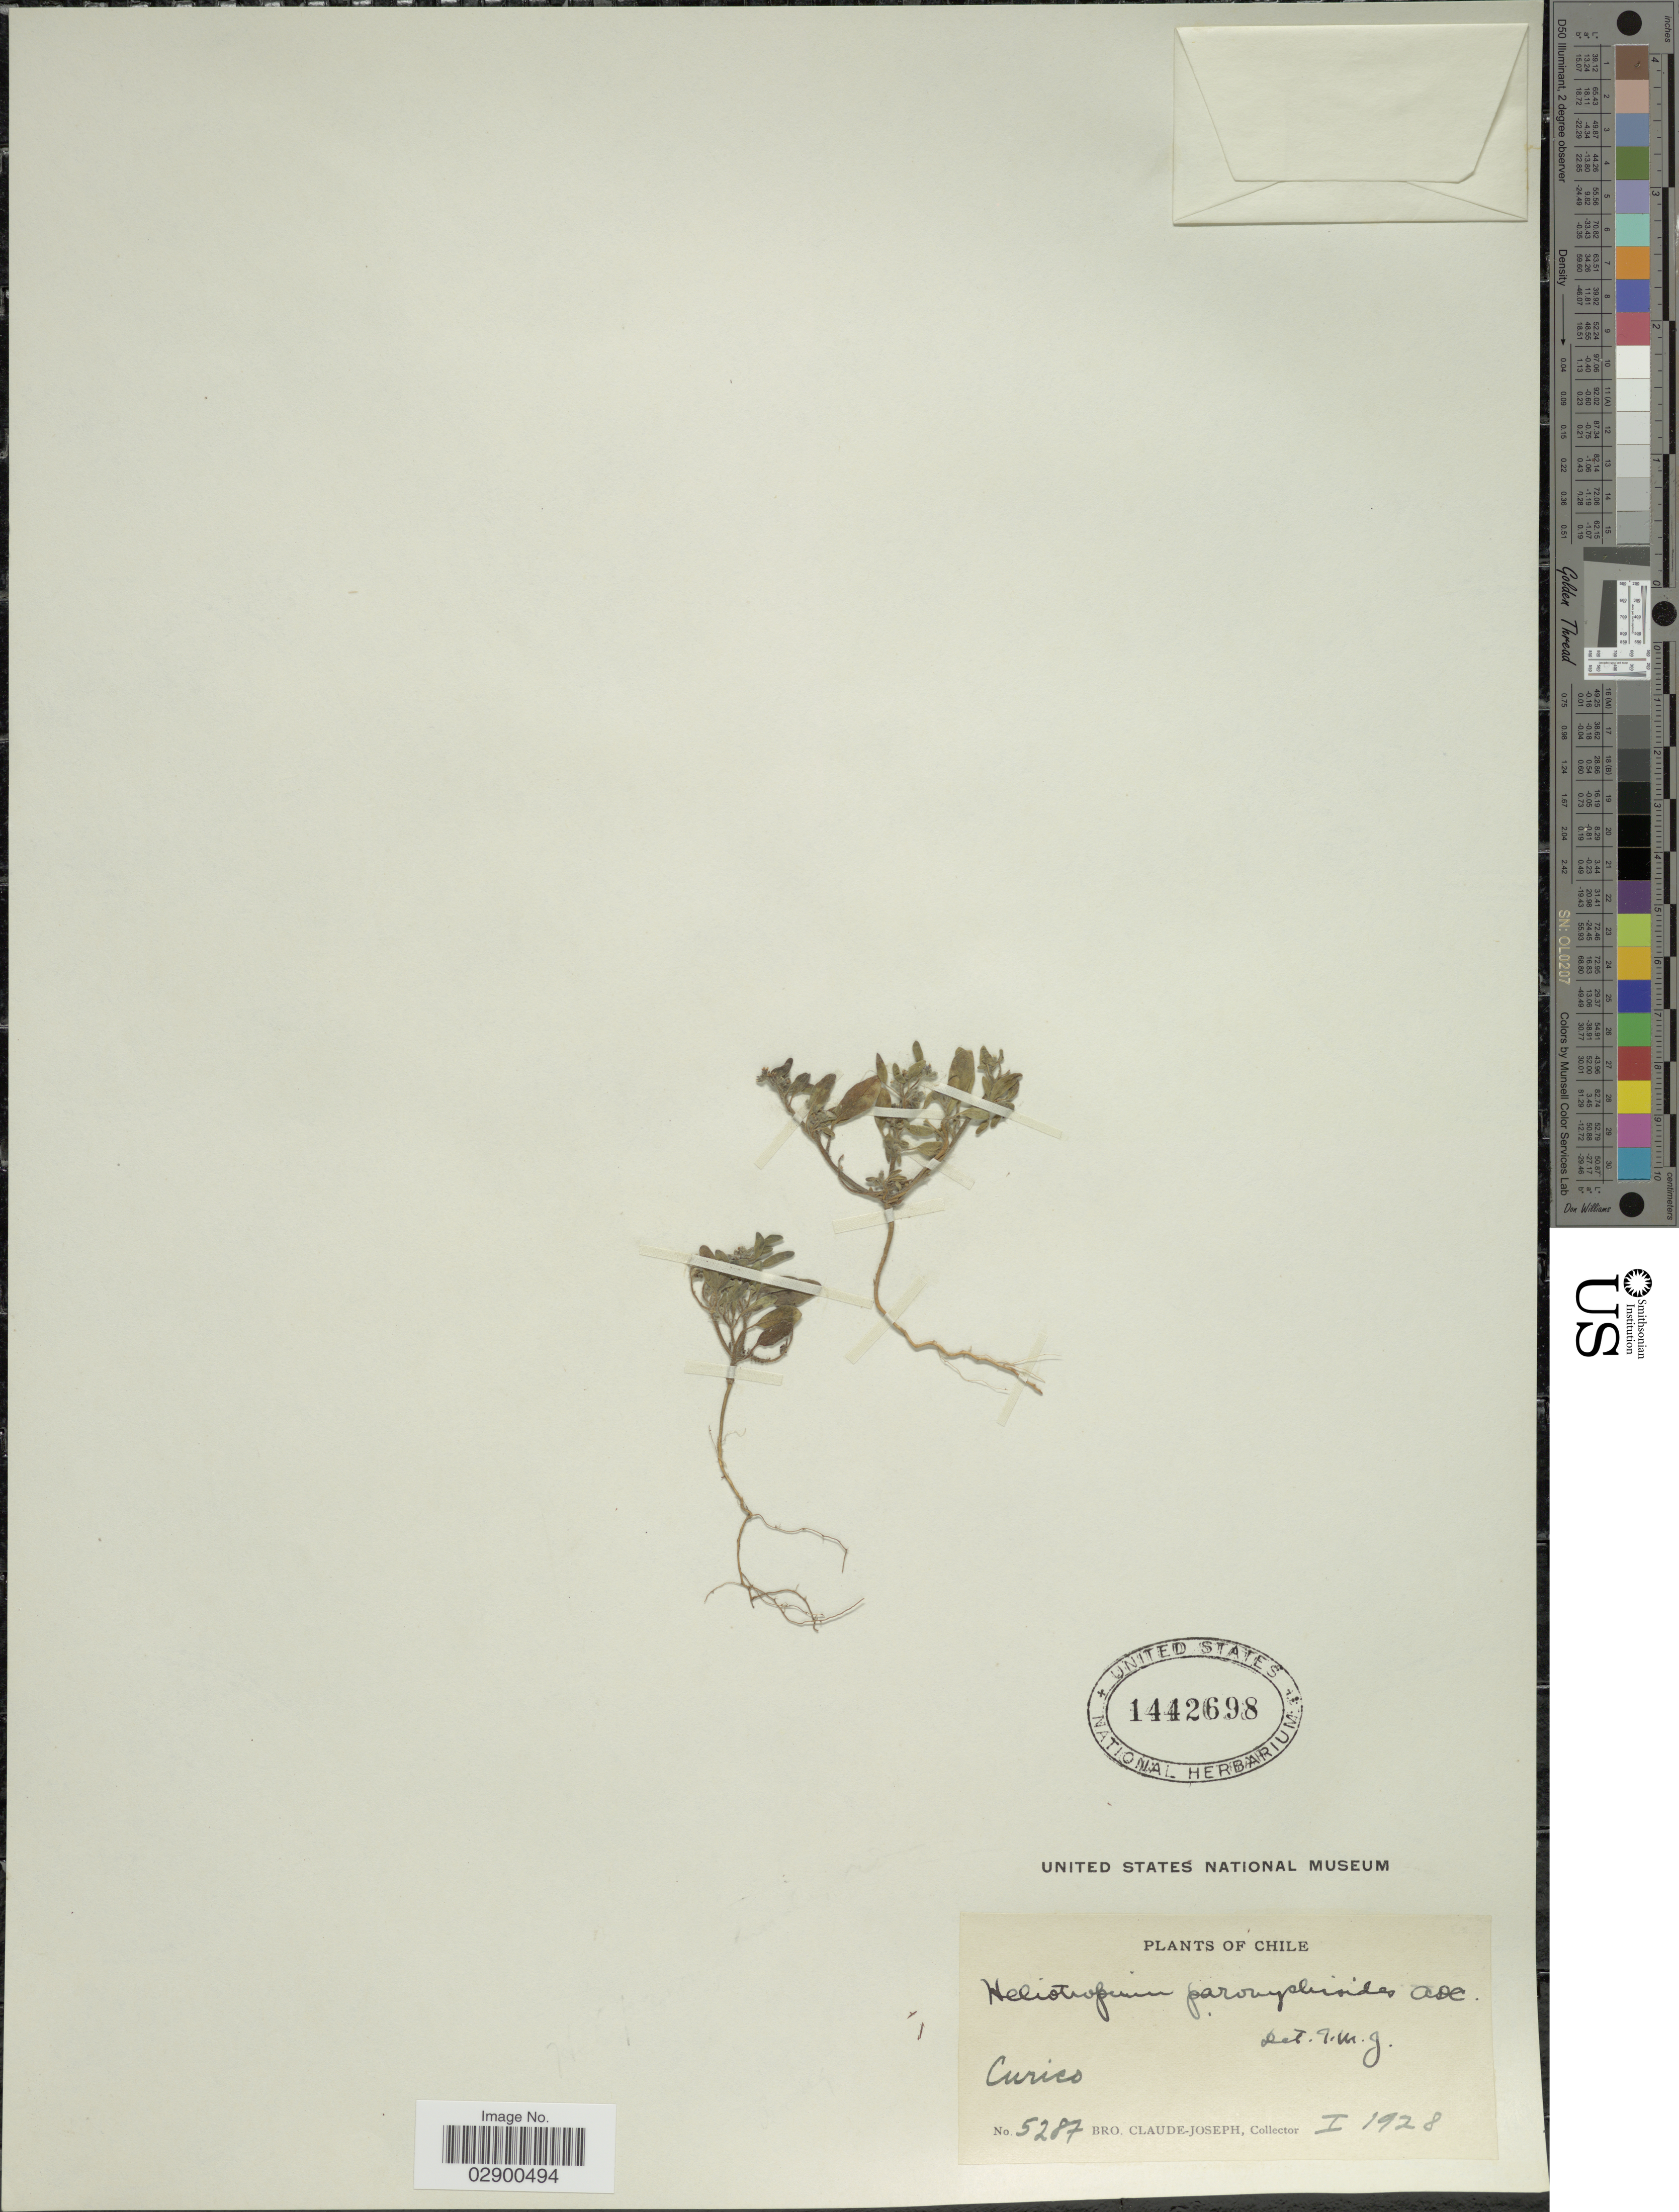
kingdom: Plantae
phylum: Tracheophyta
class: Magnoliopsida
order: Boraginales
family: Heliotropiaceae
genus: Heliotropium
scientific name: Heliotropium paronychioides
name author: DC.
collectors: Bro. Claude-Joseph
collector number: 5287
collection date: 1928-01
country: Chile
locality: Curico.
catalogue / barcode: US 1442698